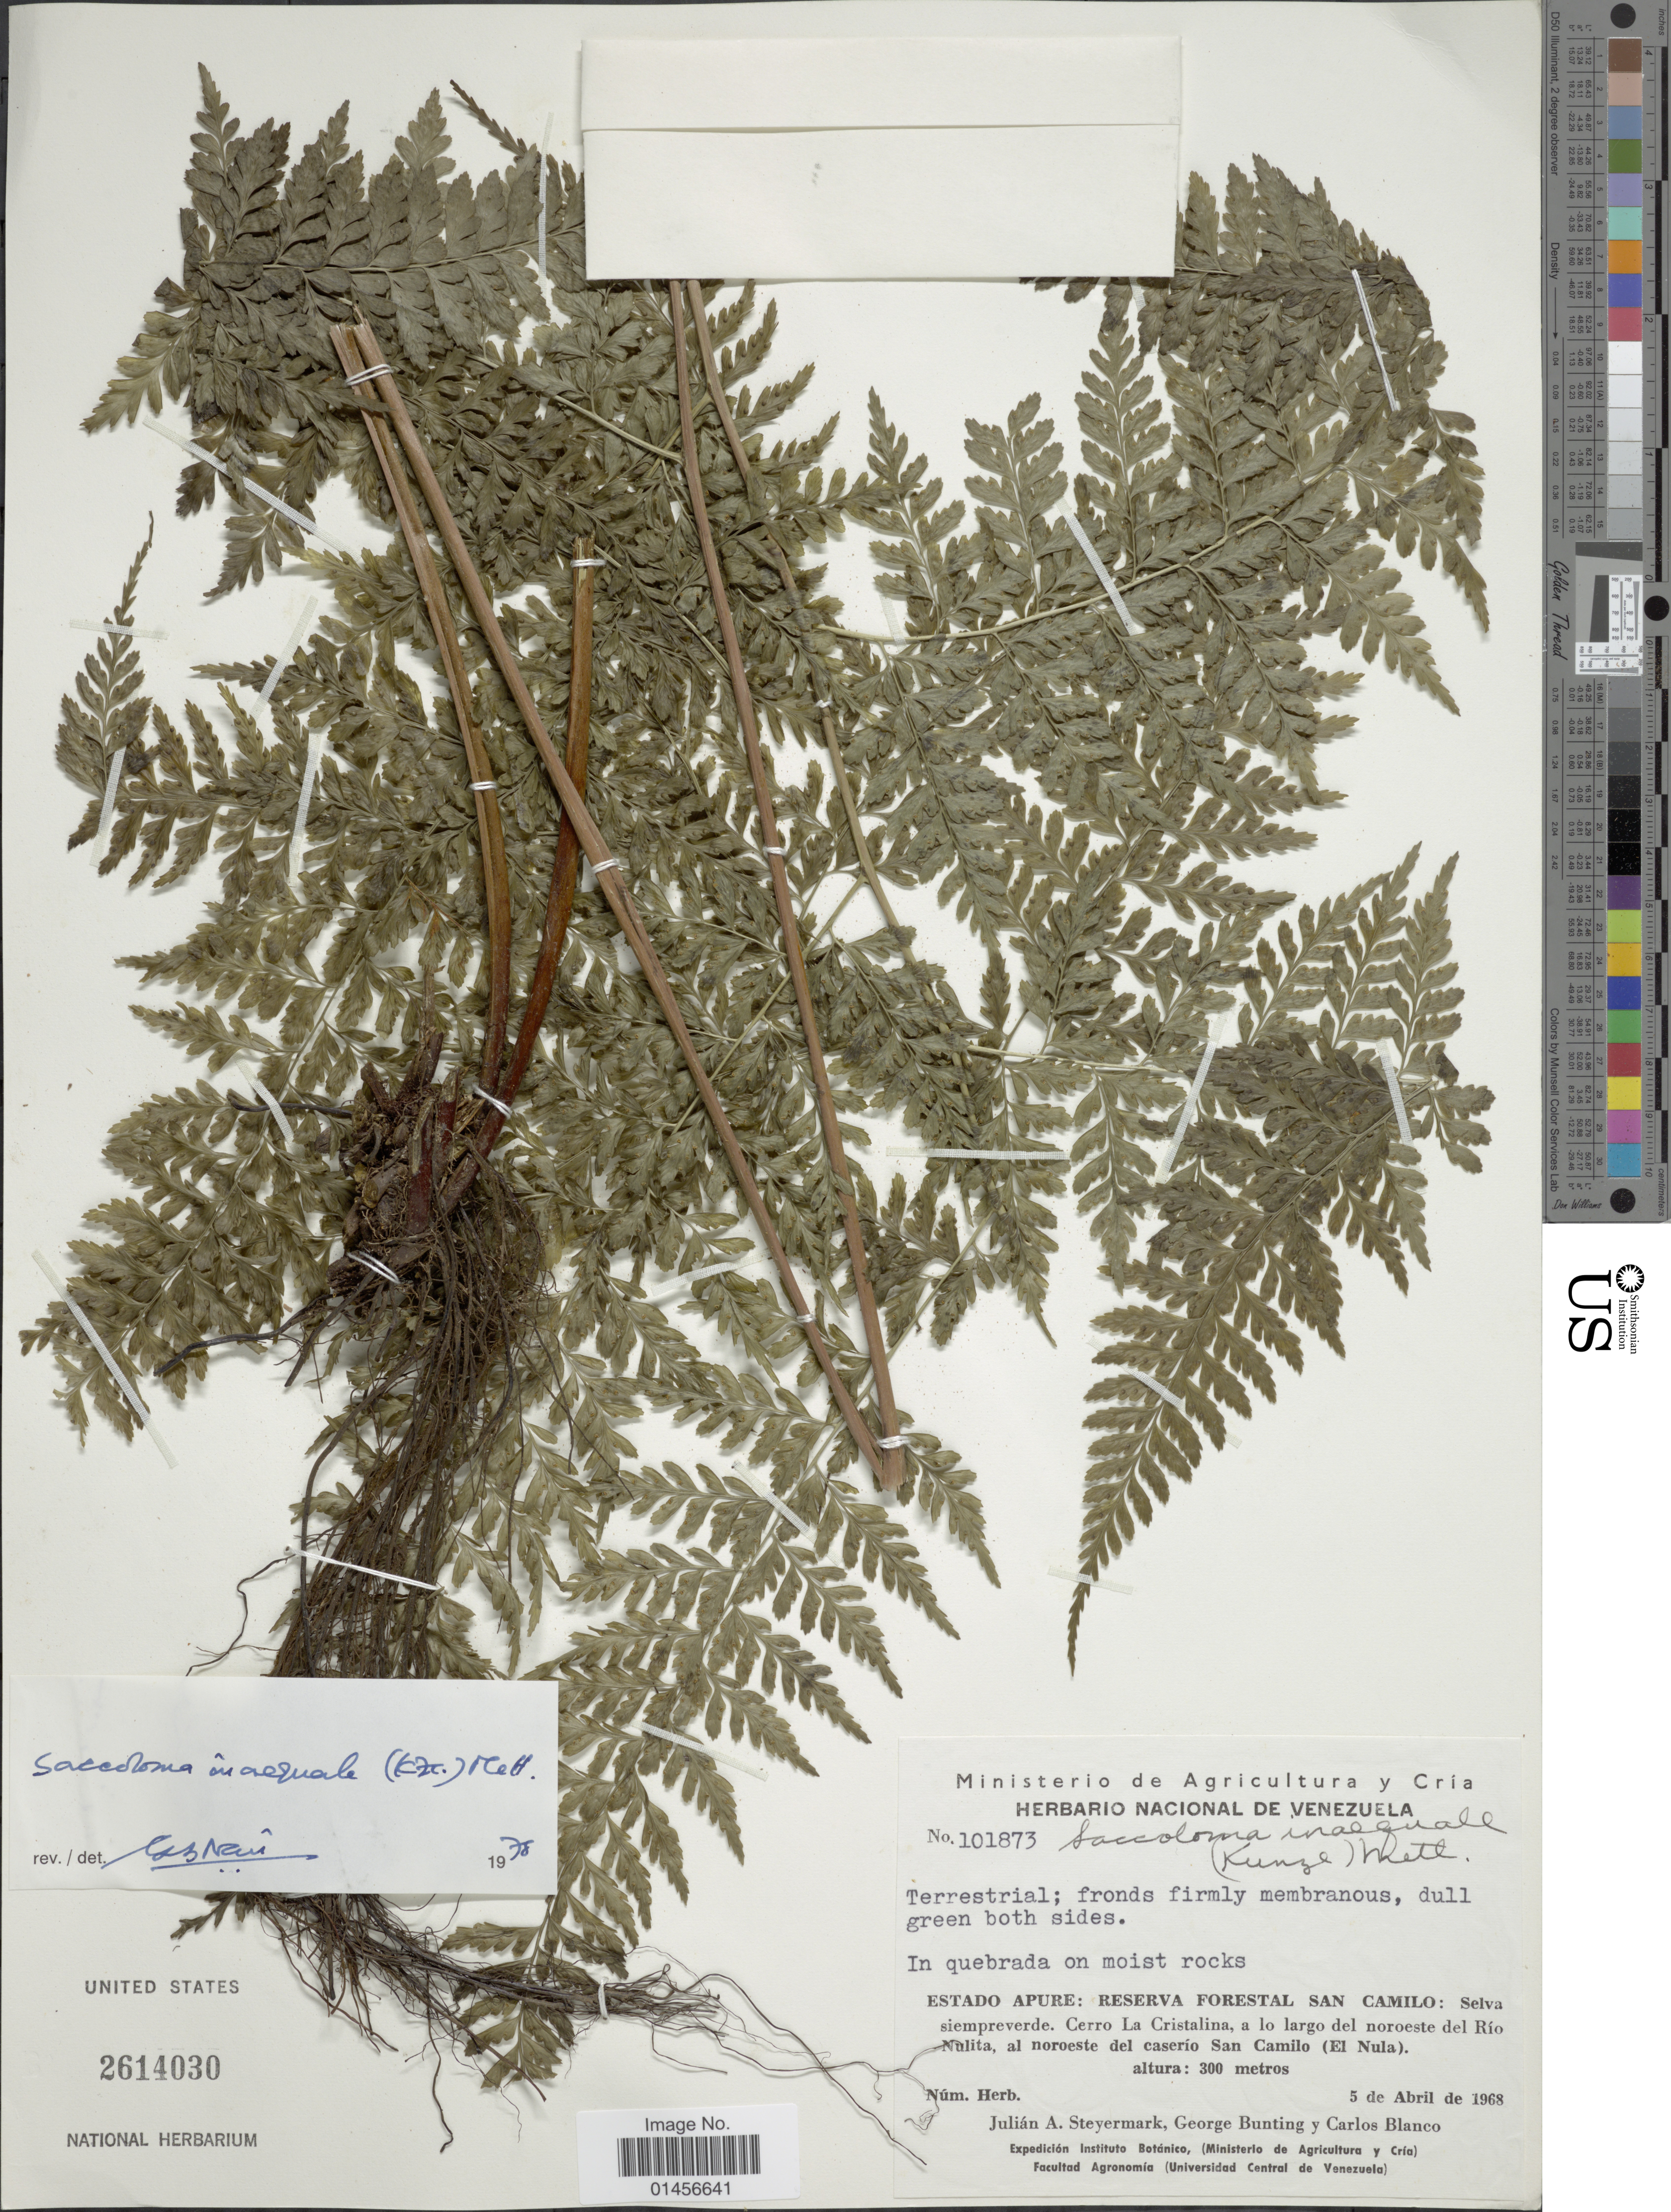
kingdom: Plantae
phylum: Tracheophyta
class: Polypodiopsida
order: Polypodiales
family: Saccolomataceae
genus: Saccoloma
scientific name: Saccoloma inaequale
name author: (Kunze) Mett.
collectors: J. Steyermark, G. S. Bunting & C. A. Blanco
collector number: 101873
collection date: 1968-04-05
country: Venezuela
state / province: Apure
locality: Reserva Forestal San Camilo:Selva siempreverde, Cerro La Cristalina, a lo largo del noroeste del Río Nulita, al oroeste del caserío San Camilo (El Nula)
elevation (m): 300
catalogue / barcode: US 2614030